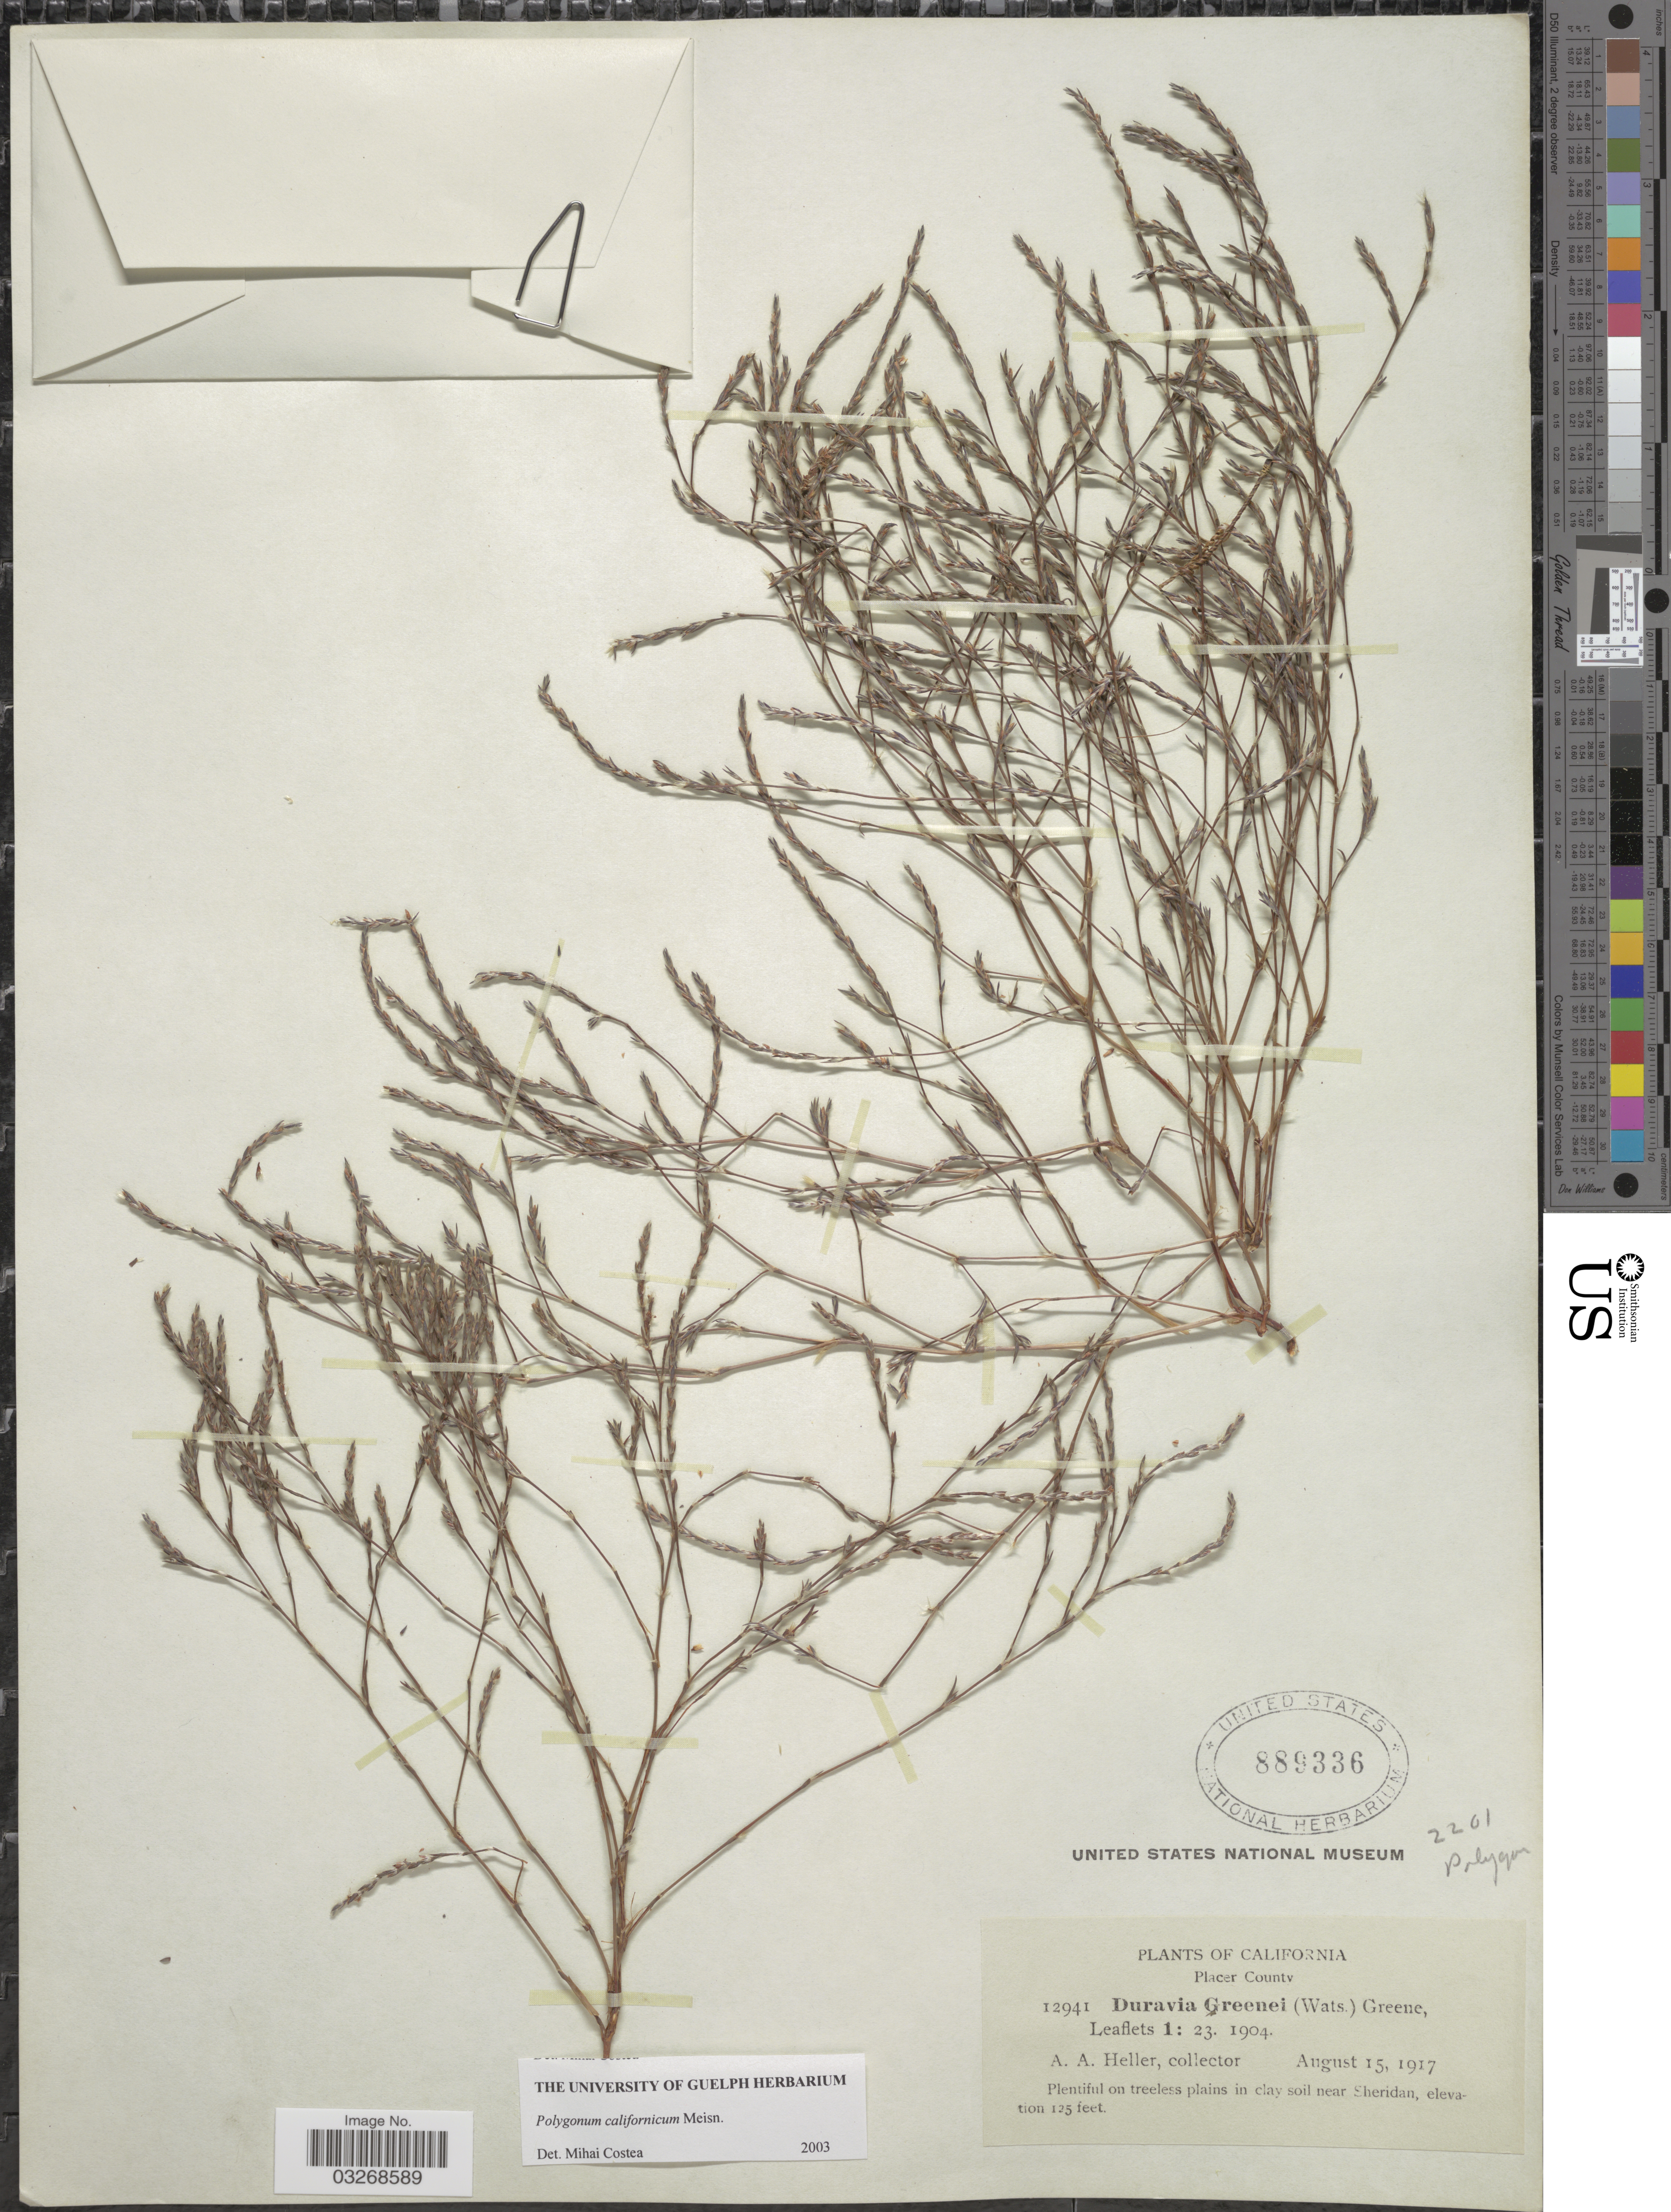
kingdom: Plantae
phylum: Tracheophyta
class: Magnoliopsida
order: Caryophyllales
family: Polygonaceae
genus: Polygonum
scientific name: Polygonum californicum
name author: Meisn.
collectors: A. A. Heller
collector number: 12941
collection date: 1917-08-15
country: United States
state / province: California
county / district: Placer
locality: Placer County. In clay soil near Sheridan.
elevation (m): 38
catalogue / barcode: US 889336